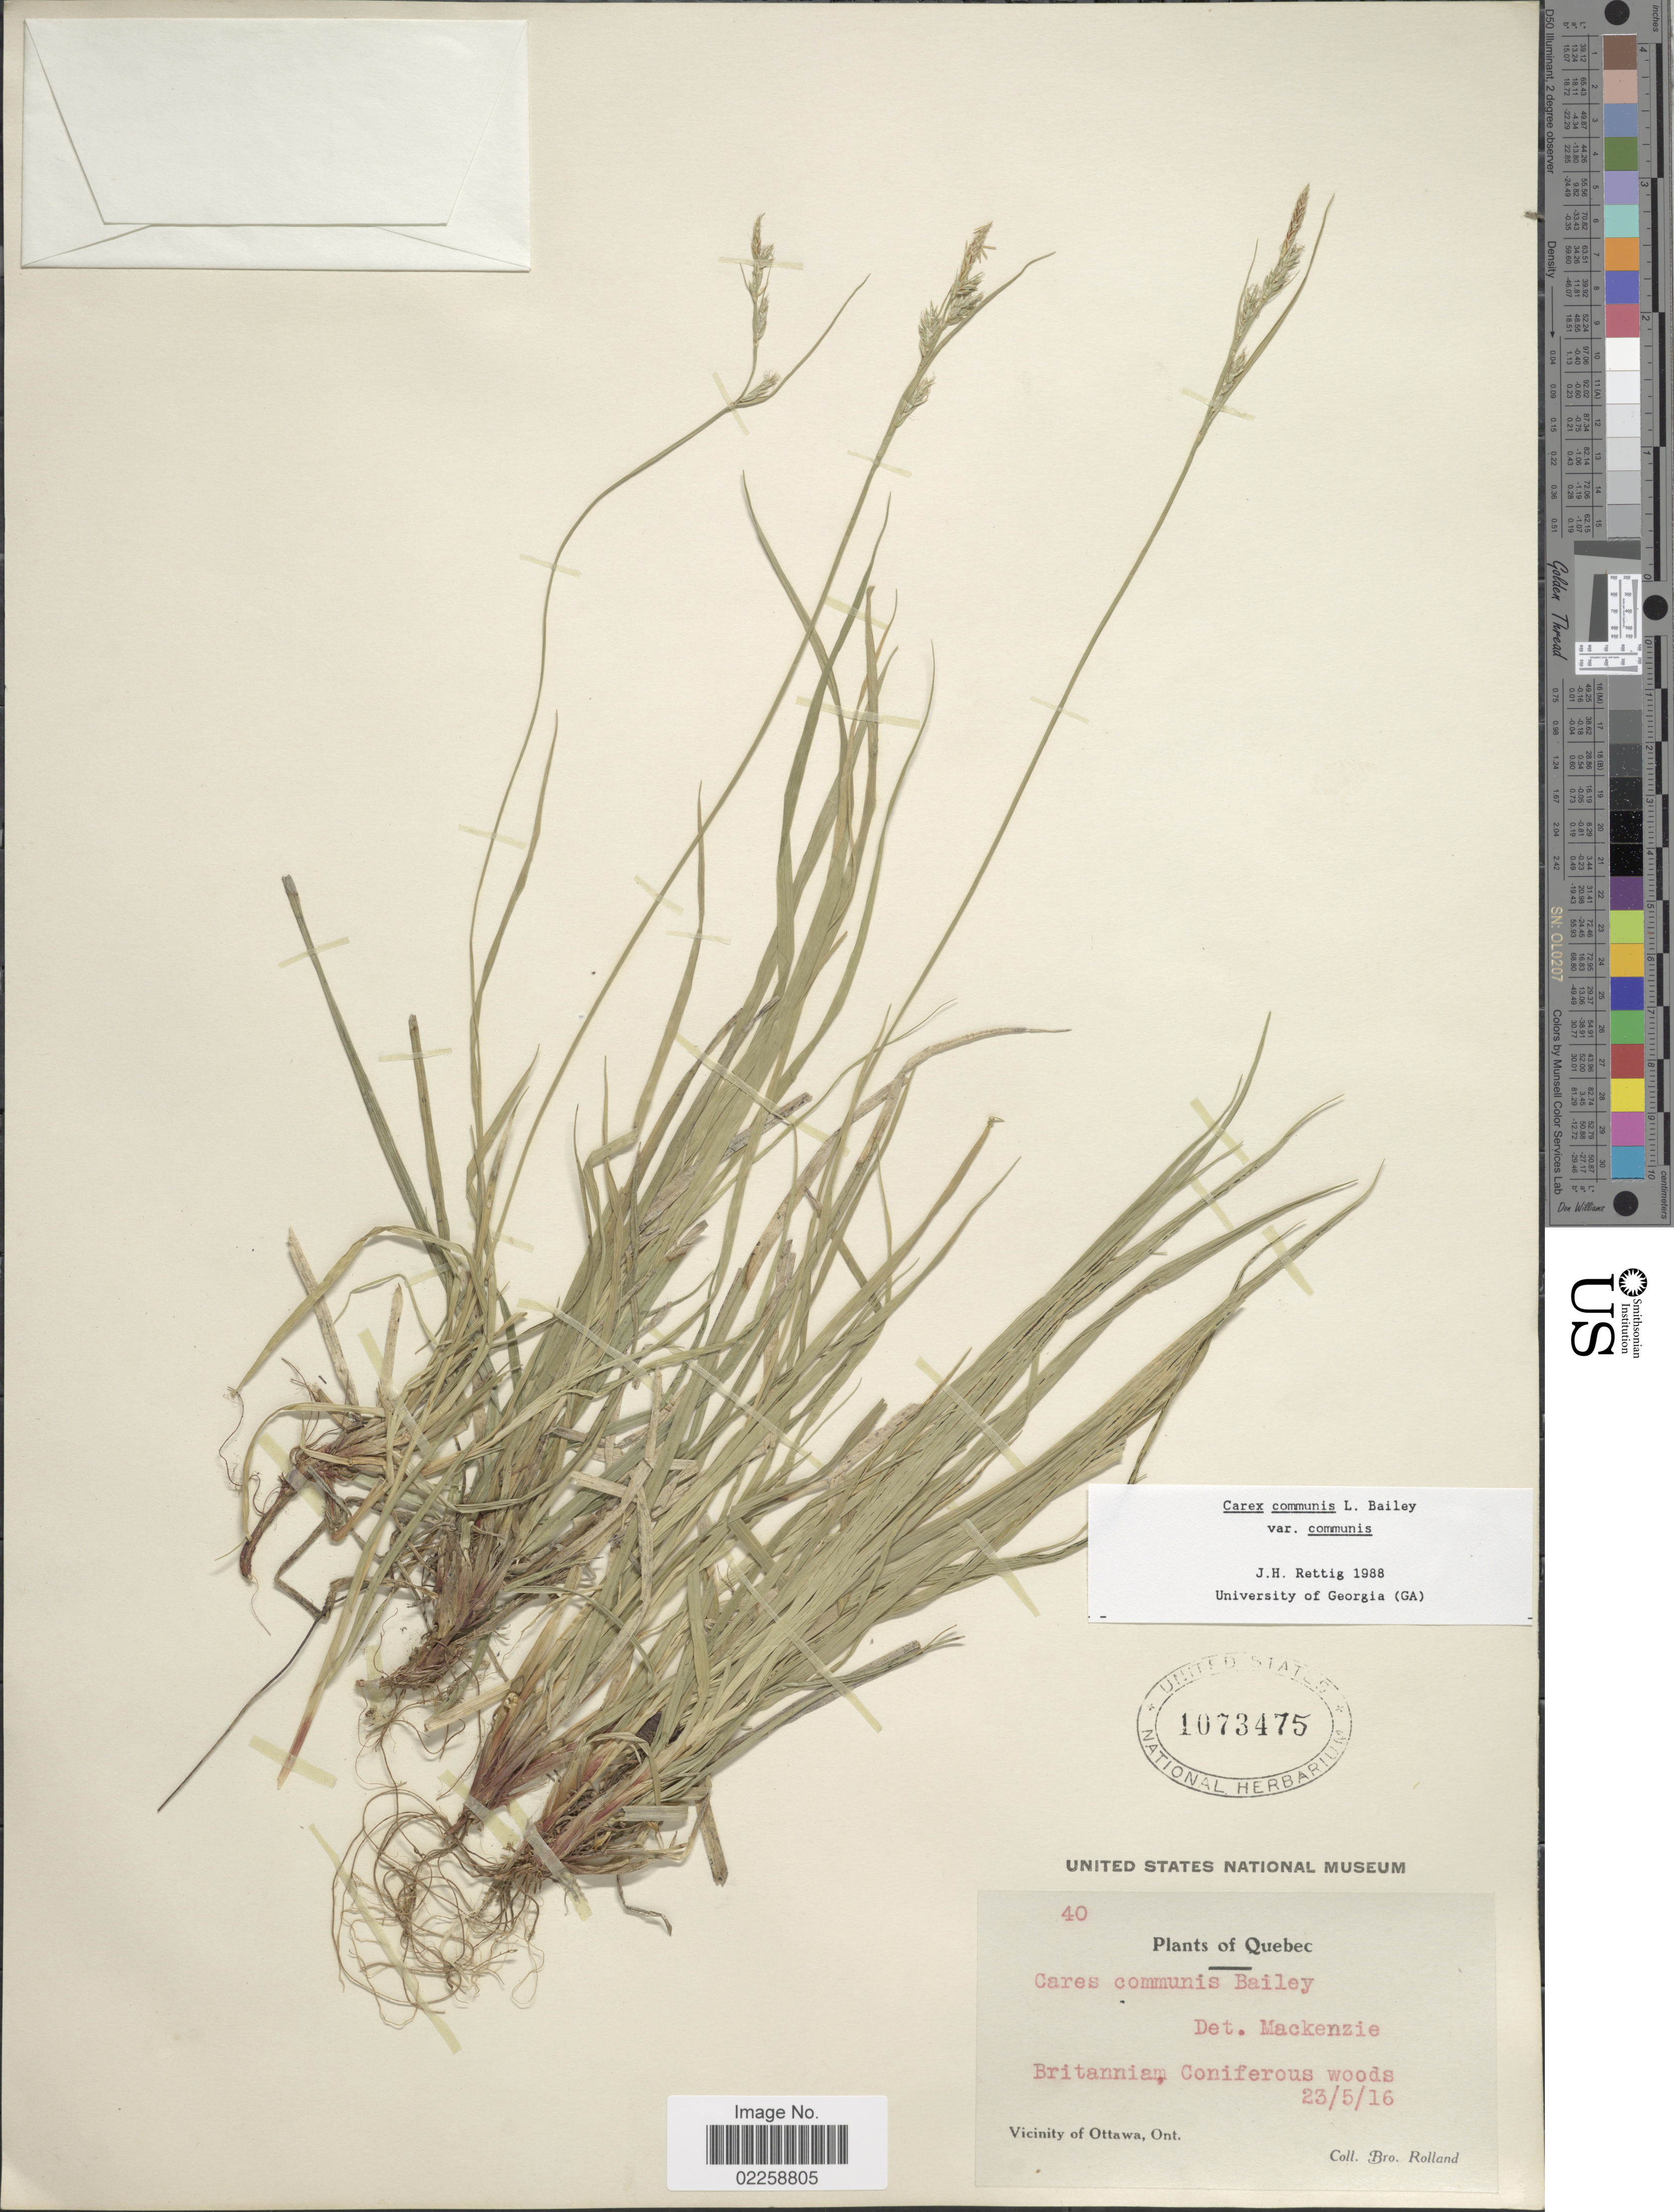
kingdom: Plantae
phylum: Tracheophyta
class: Liliopsida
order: Poales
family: Cyperaceae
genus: Carex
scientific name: Carex communis var. communis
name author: L.H. Bailey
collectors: B. Rolland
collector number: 40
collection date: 1916-05-23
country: Canada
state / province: Quebec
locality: Vicinity of Ottawa, Ont.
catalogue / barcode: US 1073475